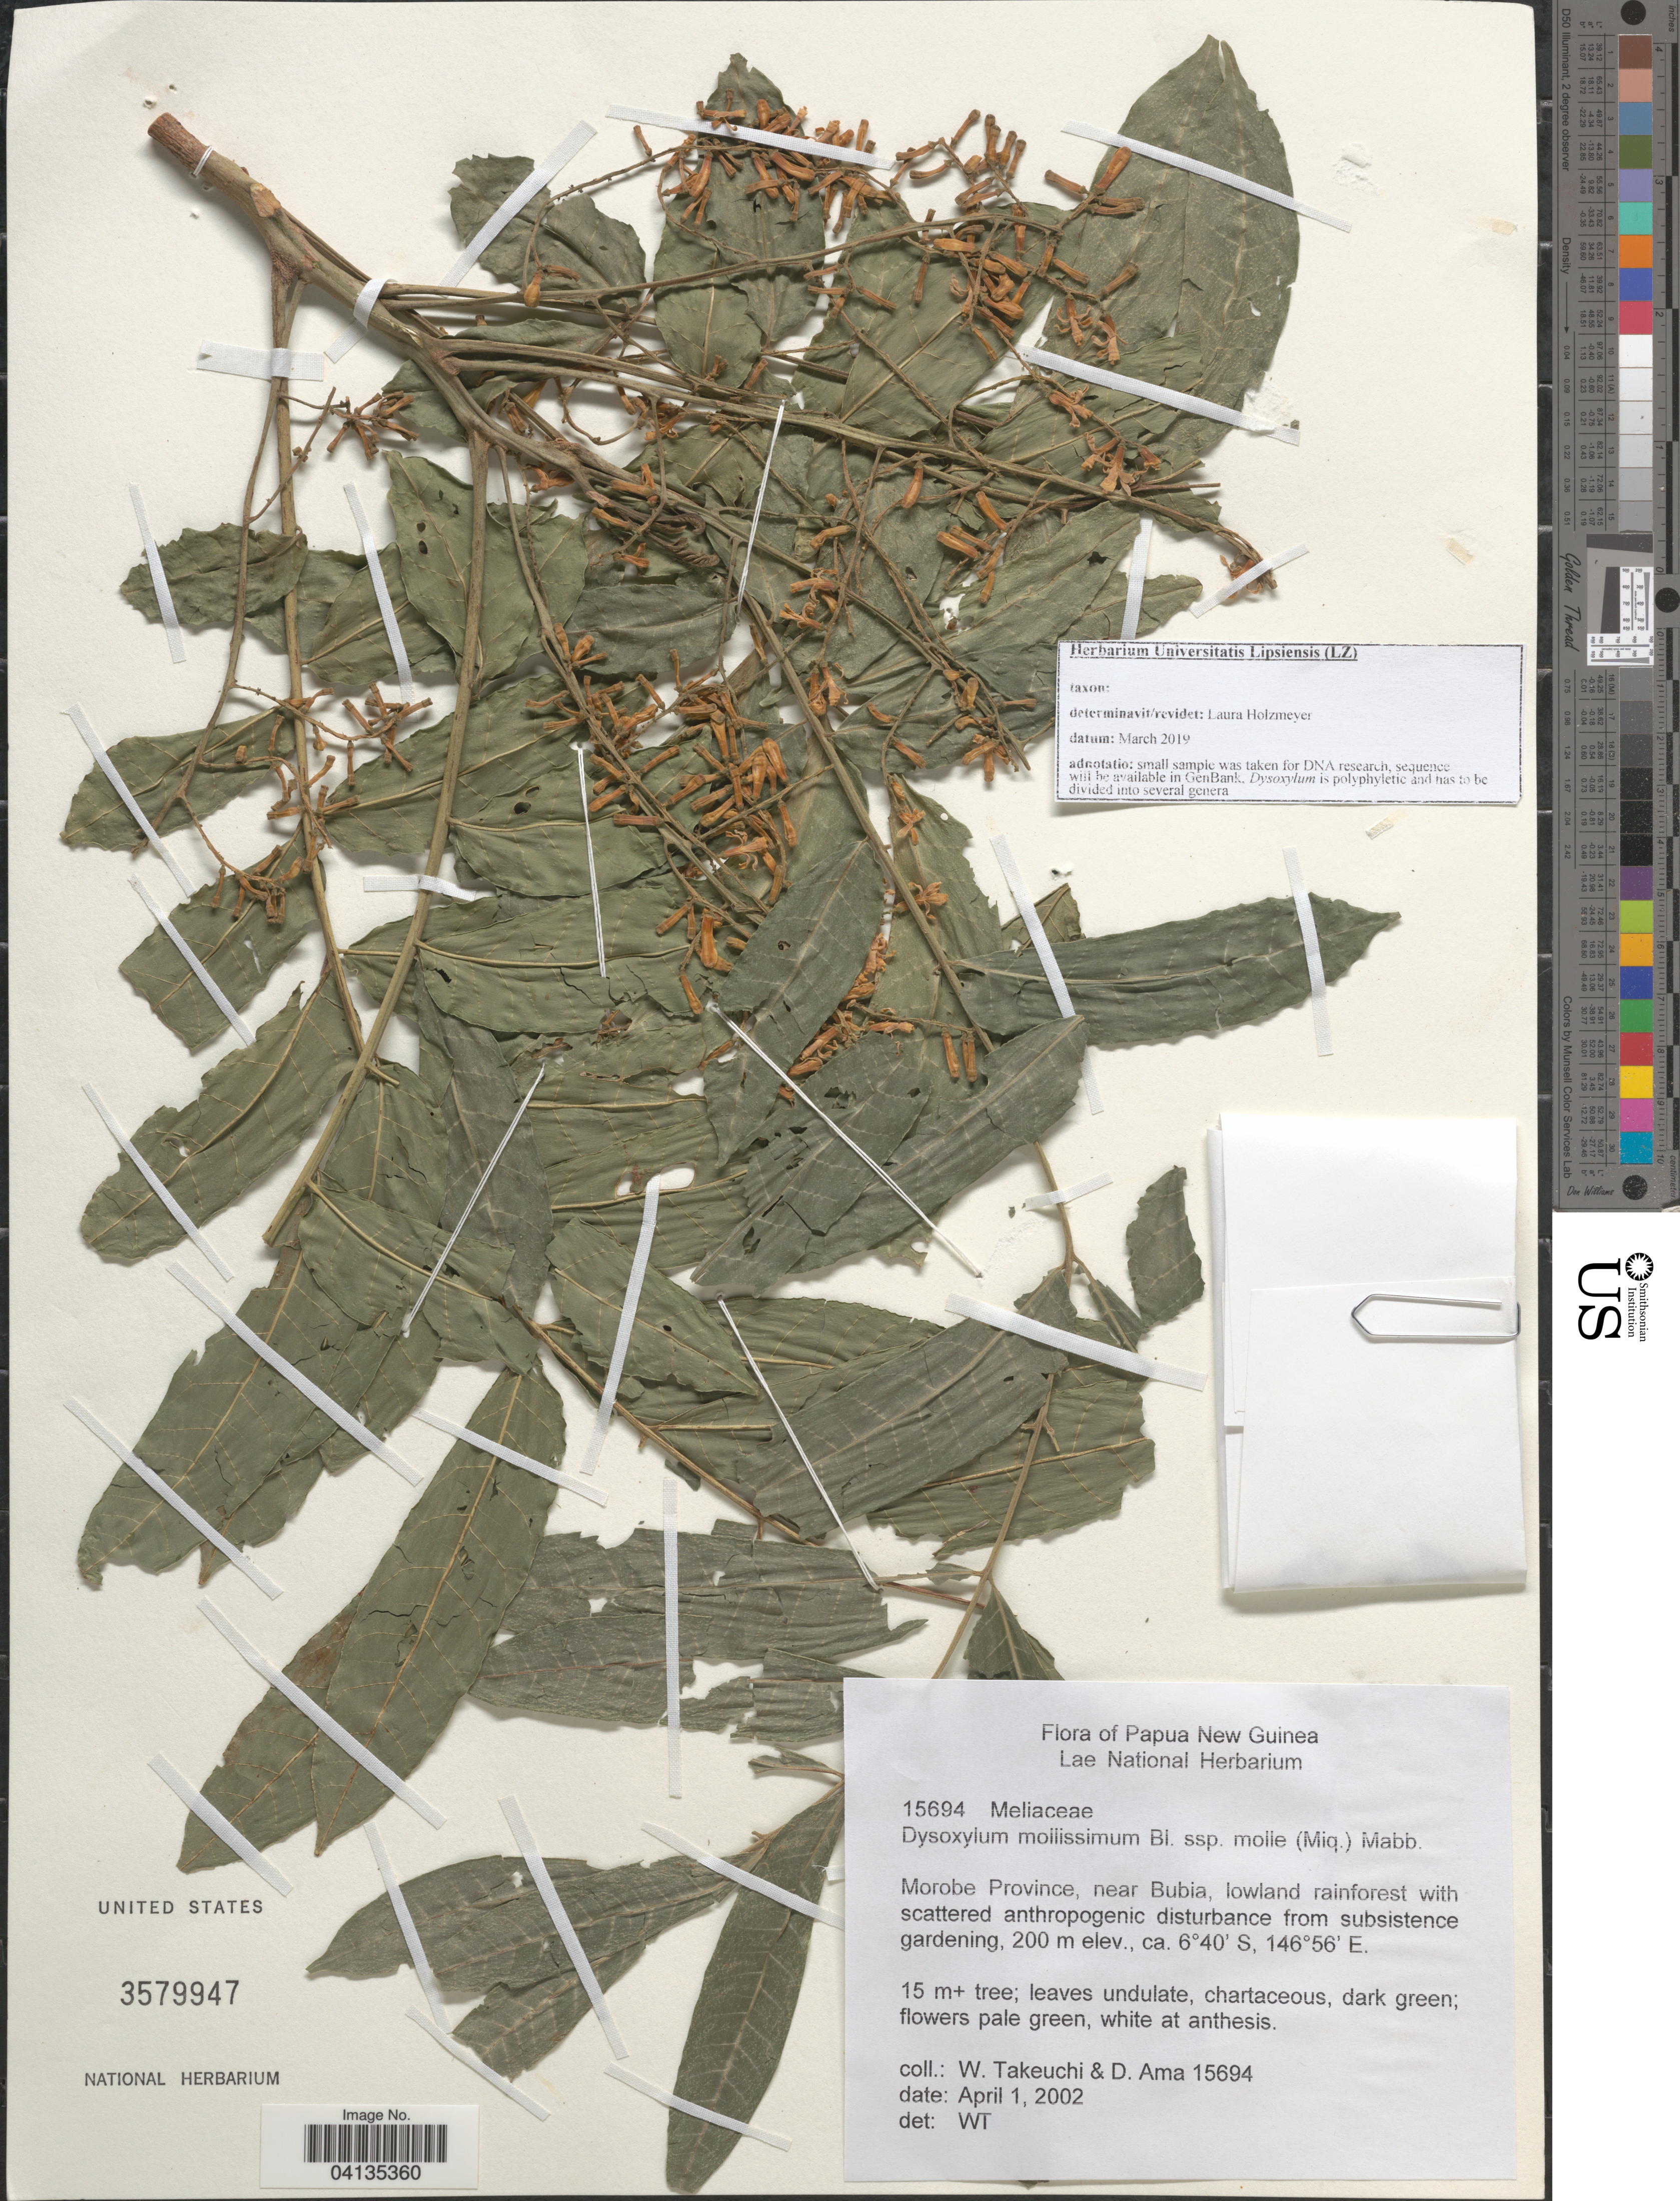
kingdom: Plantae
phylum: Tracheophyta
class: Magnoliopsida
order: Sapindales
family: Meliaceae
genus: Didymocheton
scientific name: Didymocheton mollis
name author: (Miq.) Holzmeyer & Hauenschild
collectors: W. Takeuchi & D. Ama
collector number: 15694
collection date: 2002-04-01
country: Papua New Guinea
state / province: Morobe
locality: Near Bubia.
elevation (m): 200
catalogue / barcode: US 3579947